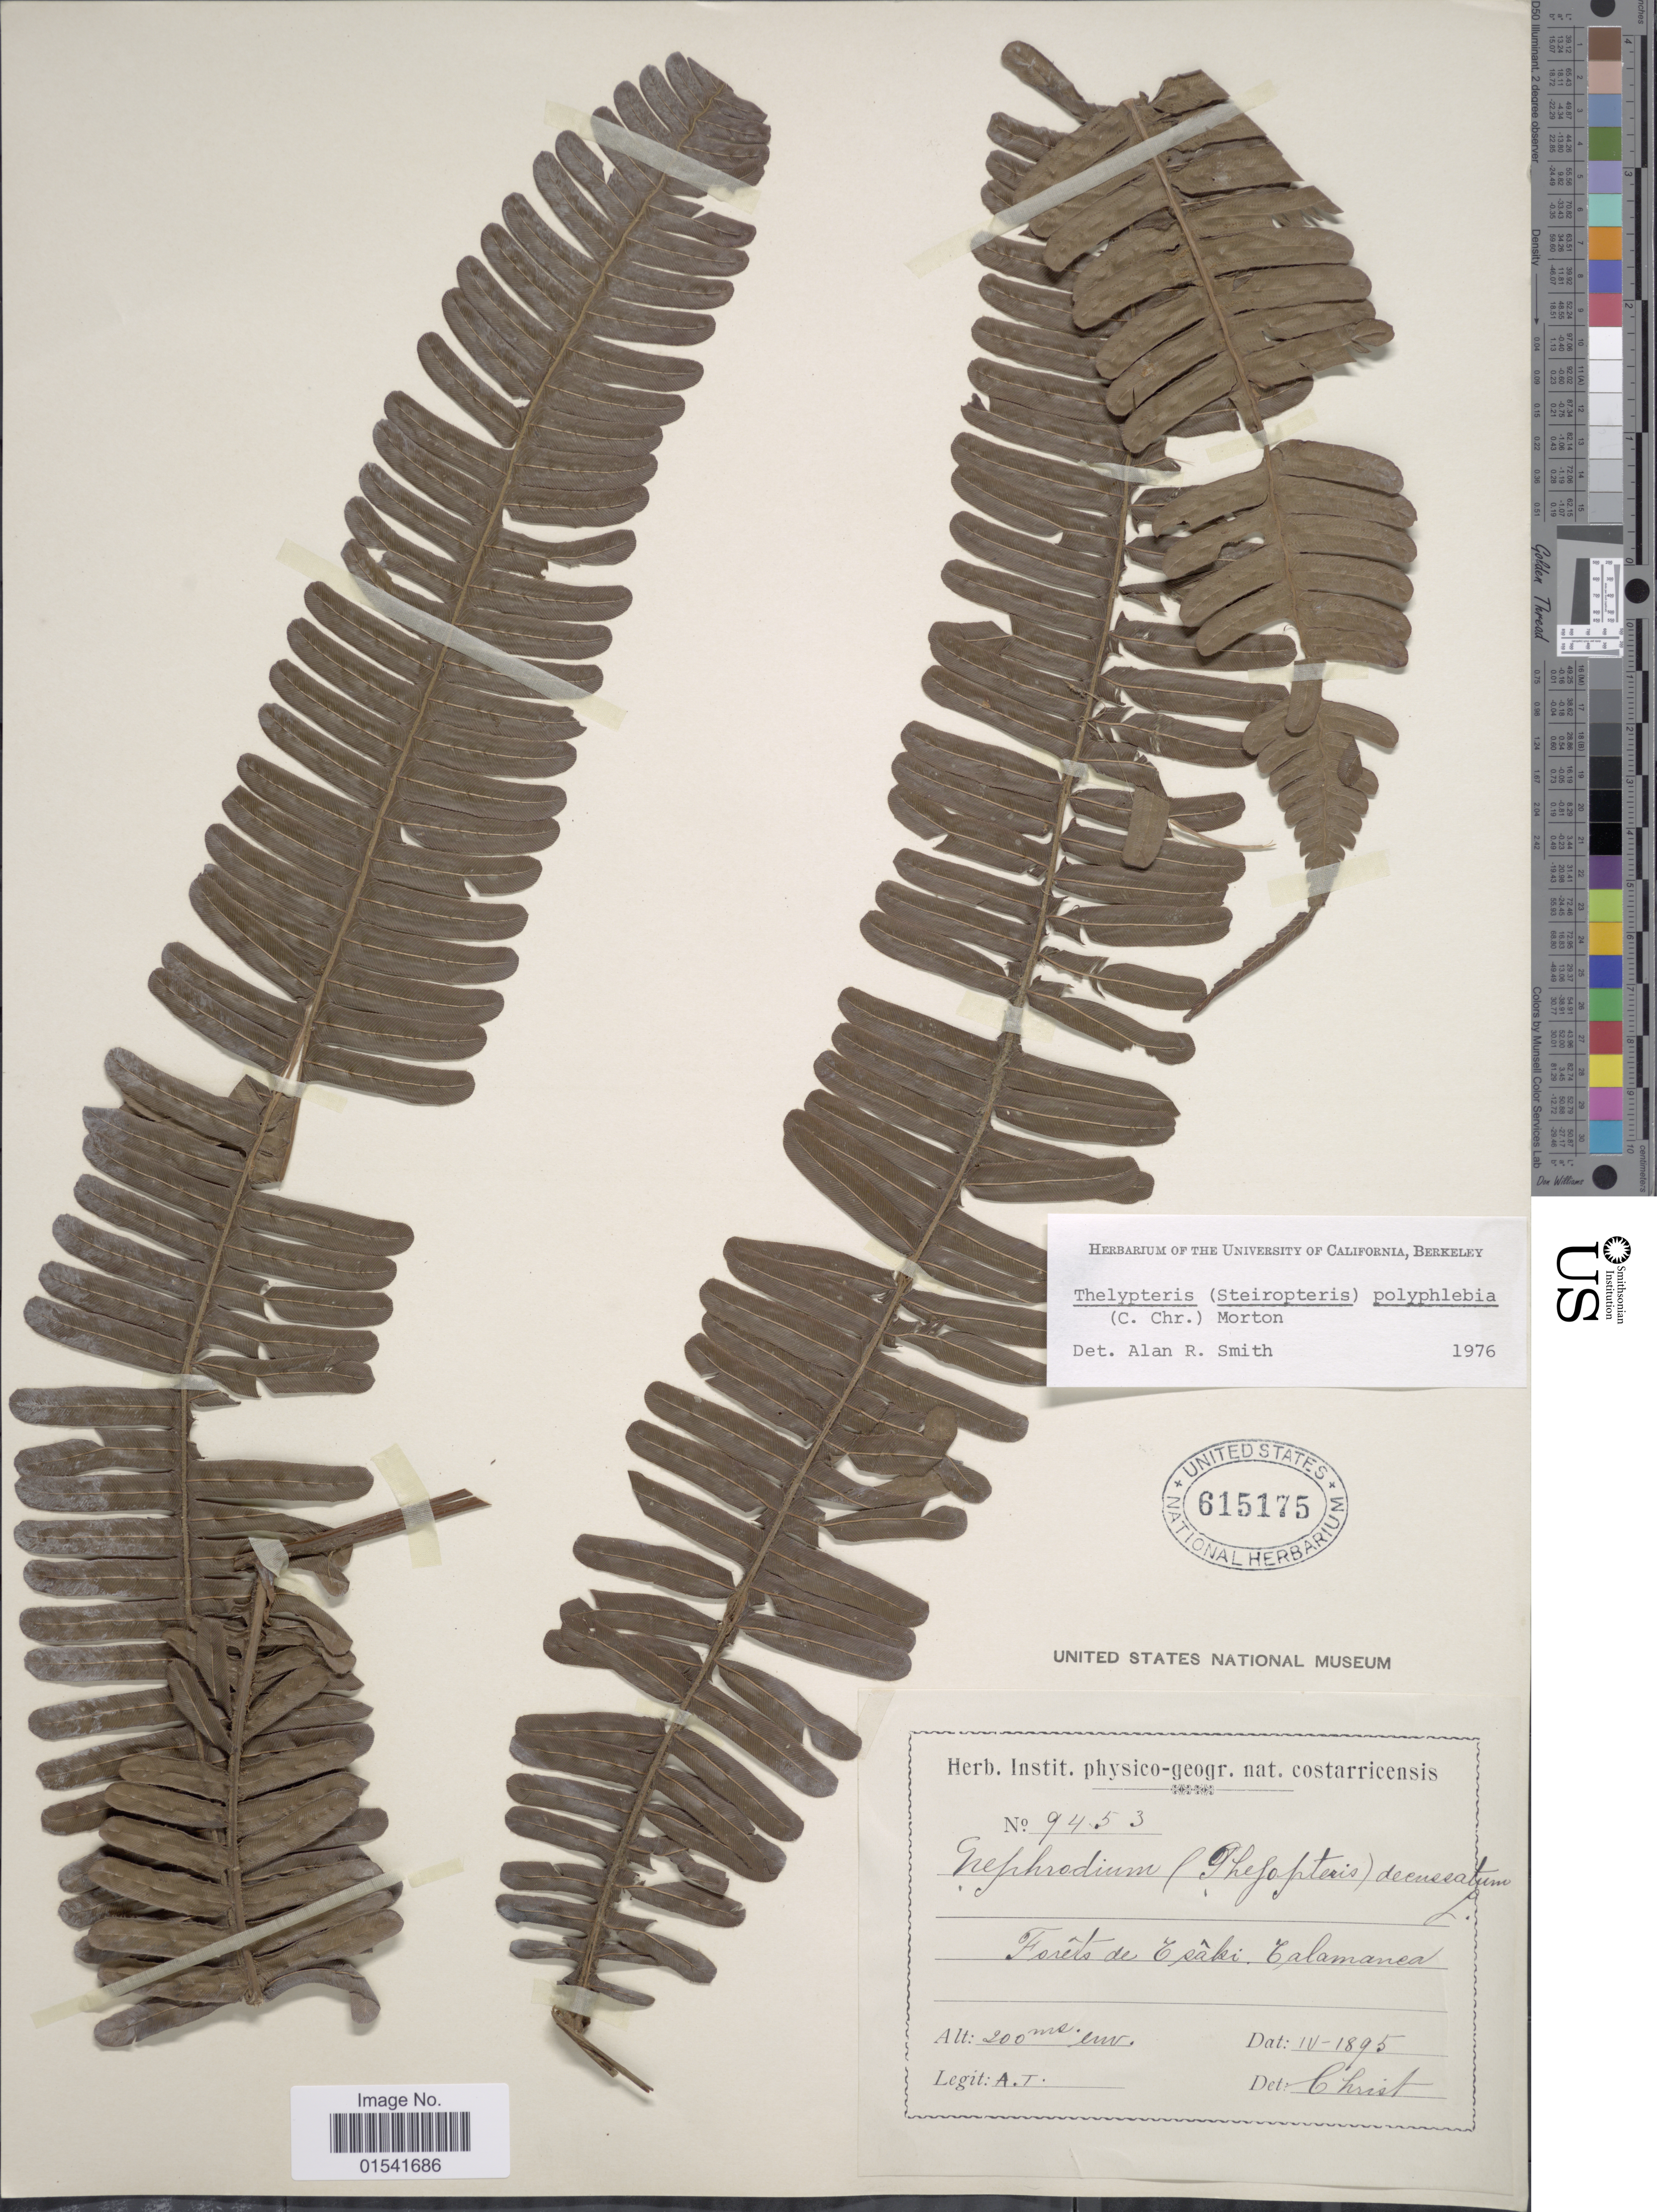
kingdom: Plantae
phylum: Tracheophyta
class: Polypodiopsida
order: Polypodiales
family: Thelypteridaceae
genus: Steiropteris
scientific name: Steiropteris polyphlebia (C. Chr.) comb. nov., ined. 2015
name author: (C. Chr.)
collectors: A. T.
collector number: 9453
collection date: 1895-04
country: Costa Rica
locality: Forêts du Isâki, Talamanca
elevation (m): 200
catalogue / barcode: US 615175